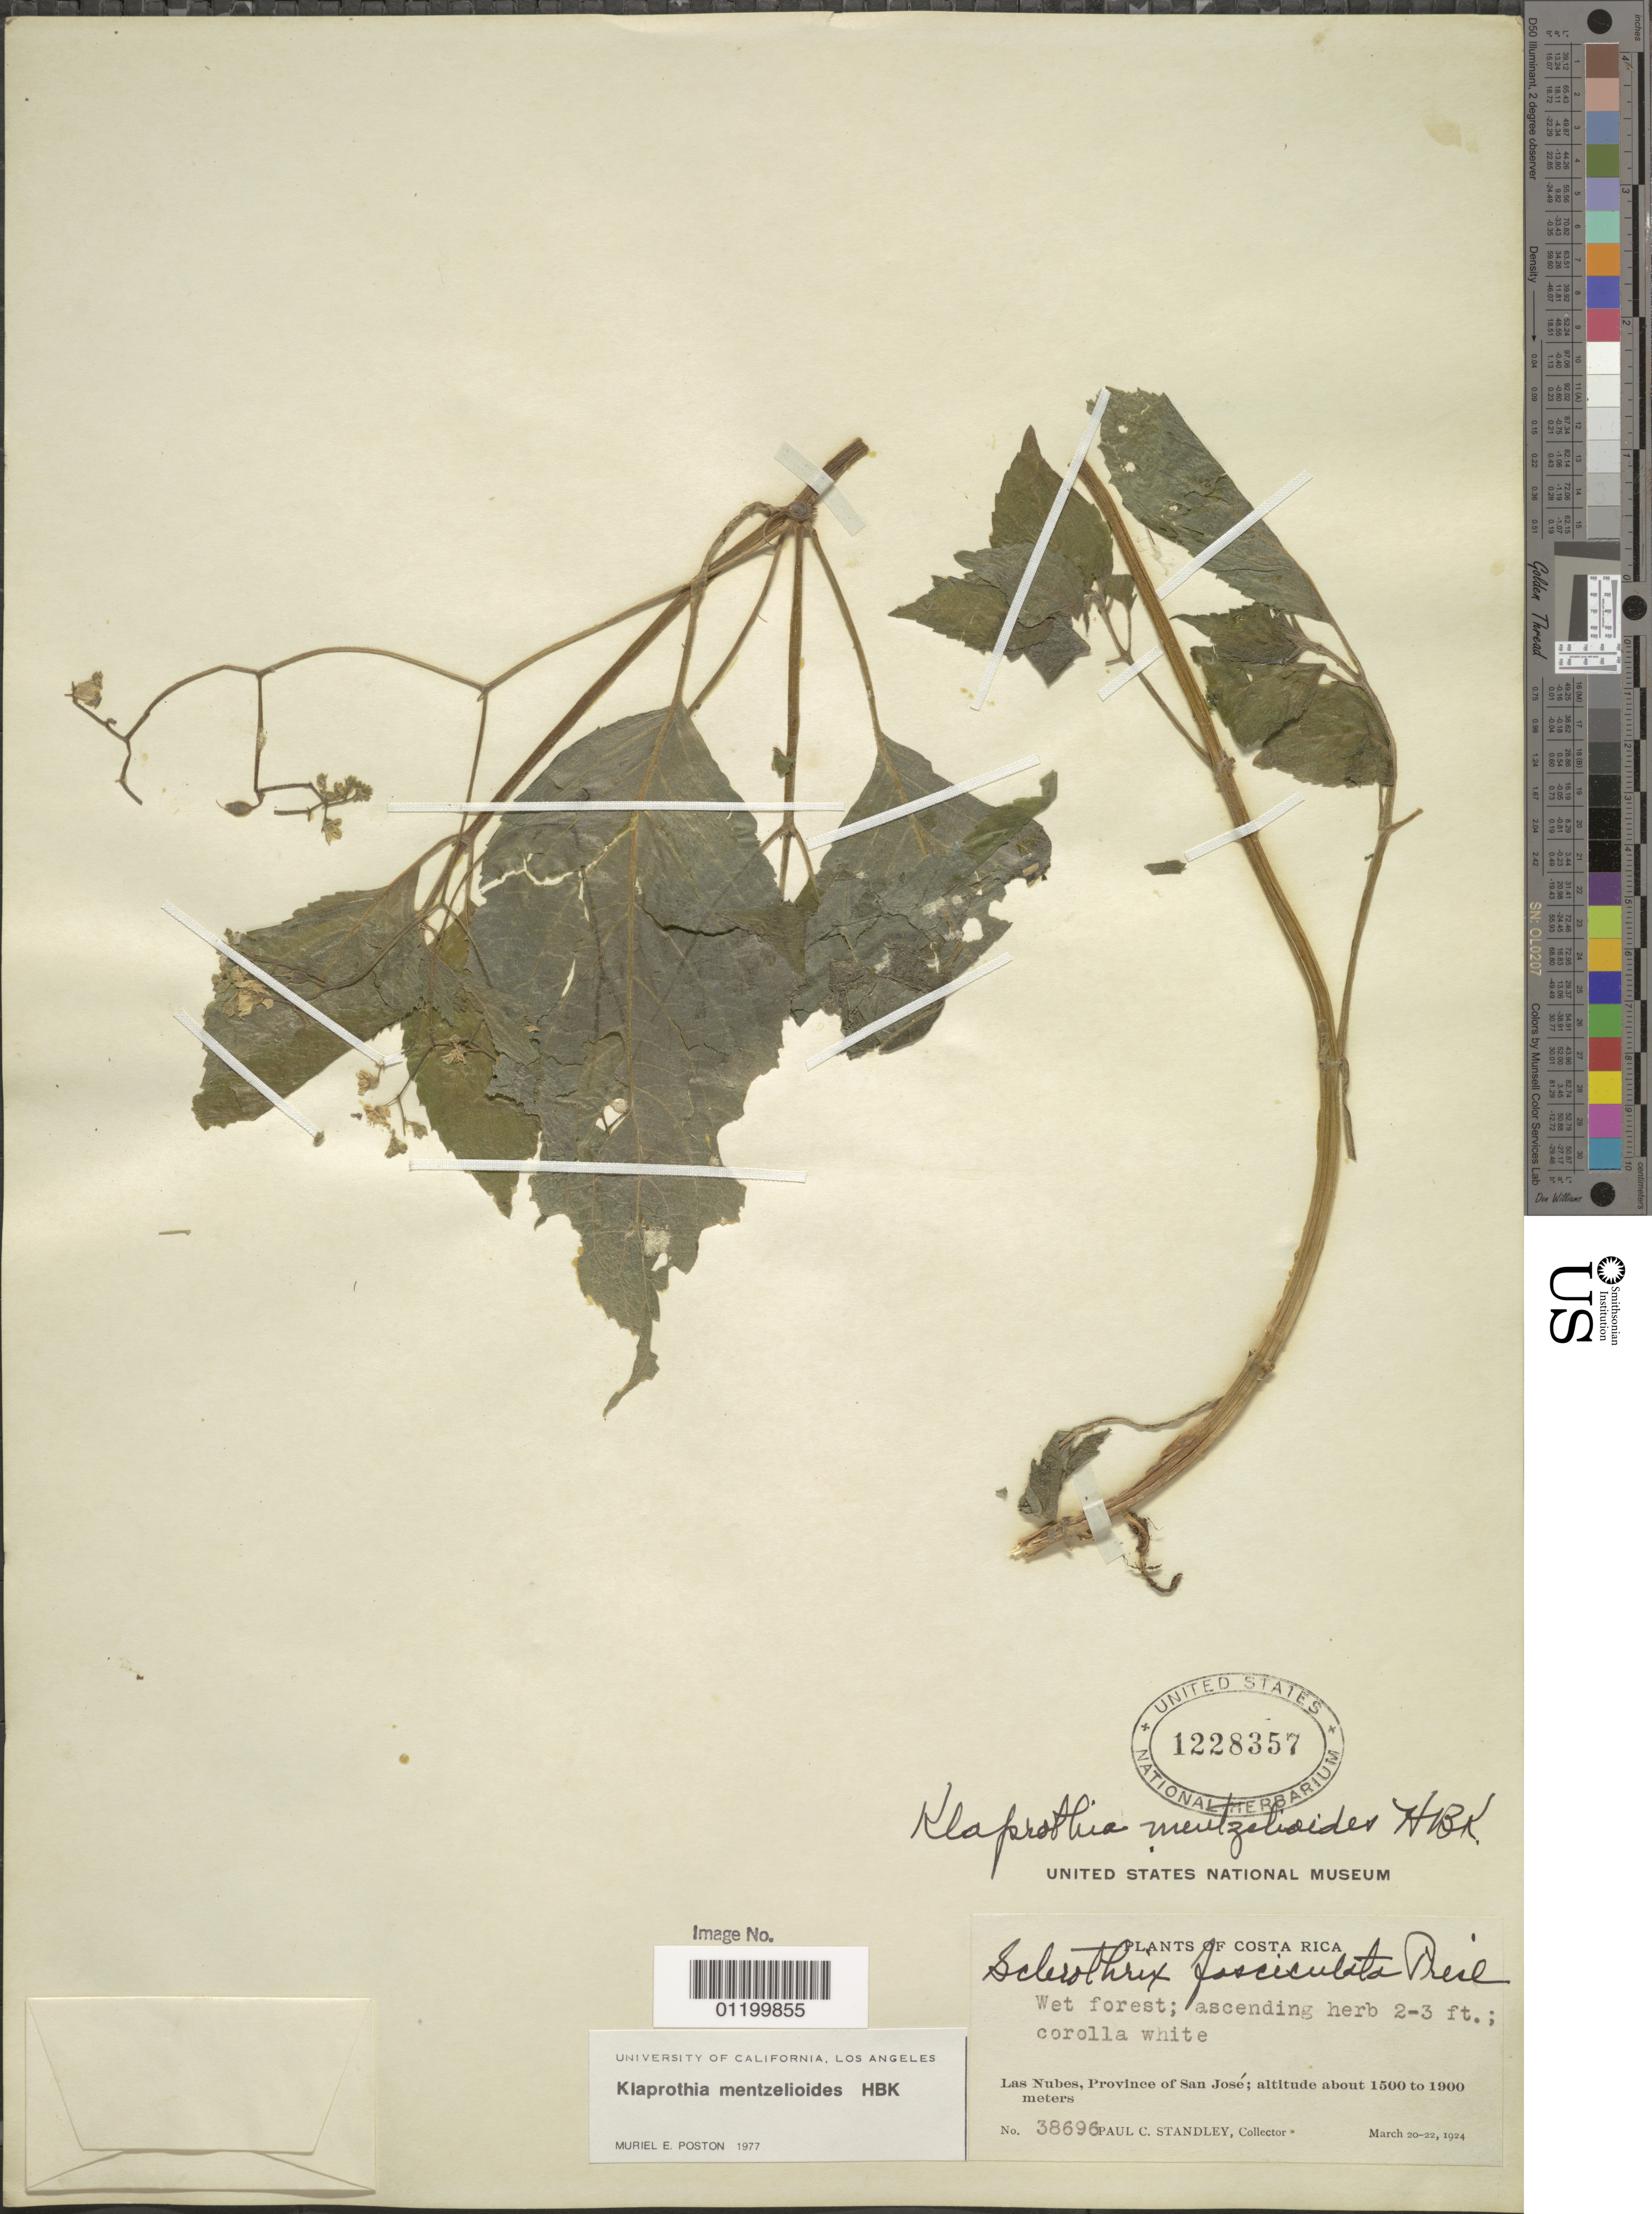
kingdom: Plantae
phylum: Tracheophyta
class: Magnoliopsida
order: Cornales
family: Loasaceae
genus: Klaprothia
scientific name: Klaprothia mentzelioides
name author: Kunth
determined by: Poston, M. E.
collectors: P. C. Standley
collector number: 38696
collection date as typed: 20-22 Mar 1924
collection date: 1924-03-20/1924-03-22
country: Costa Rica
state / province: San José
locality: Las Nubes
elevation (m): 1500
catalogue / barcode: US 1228357